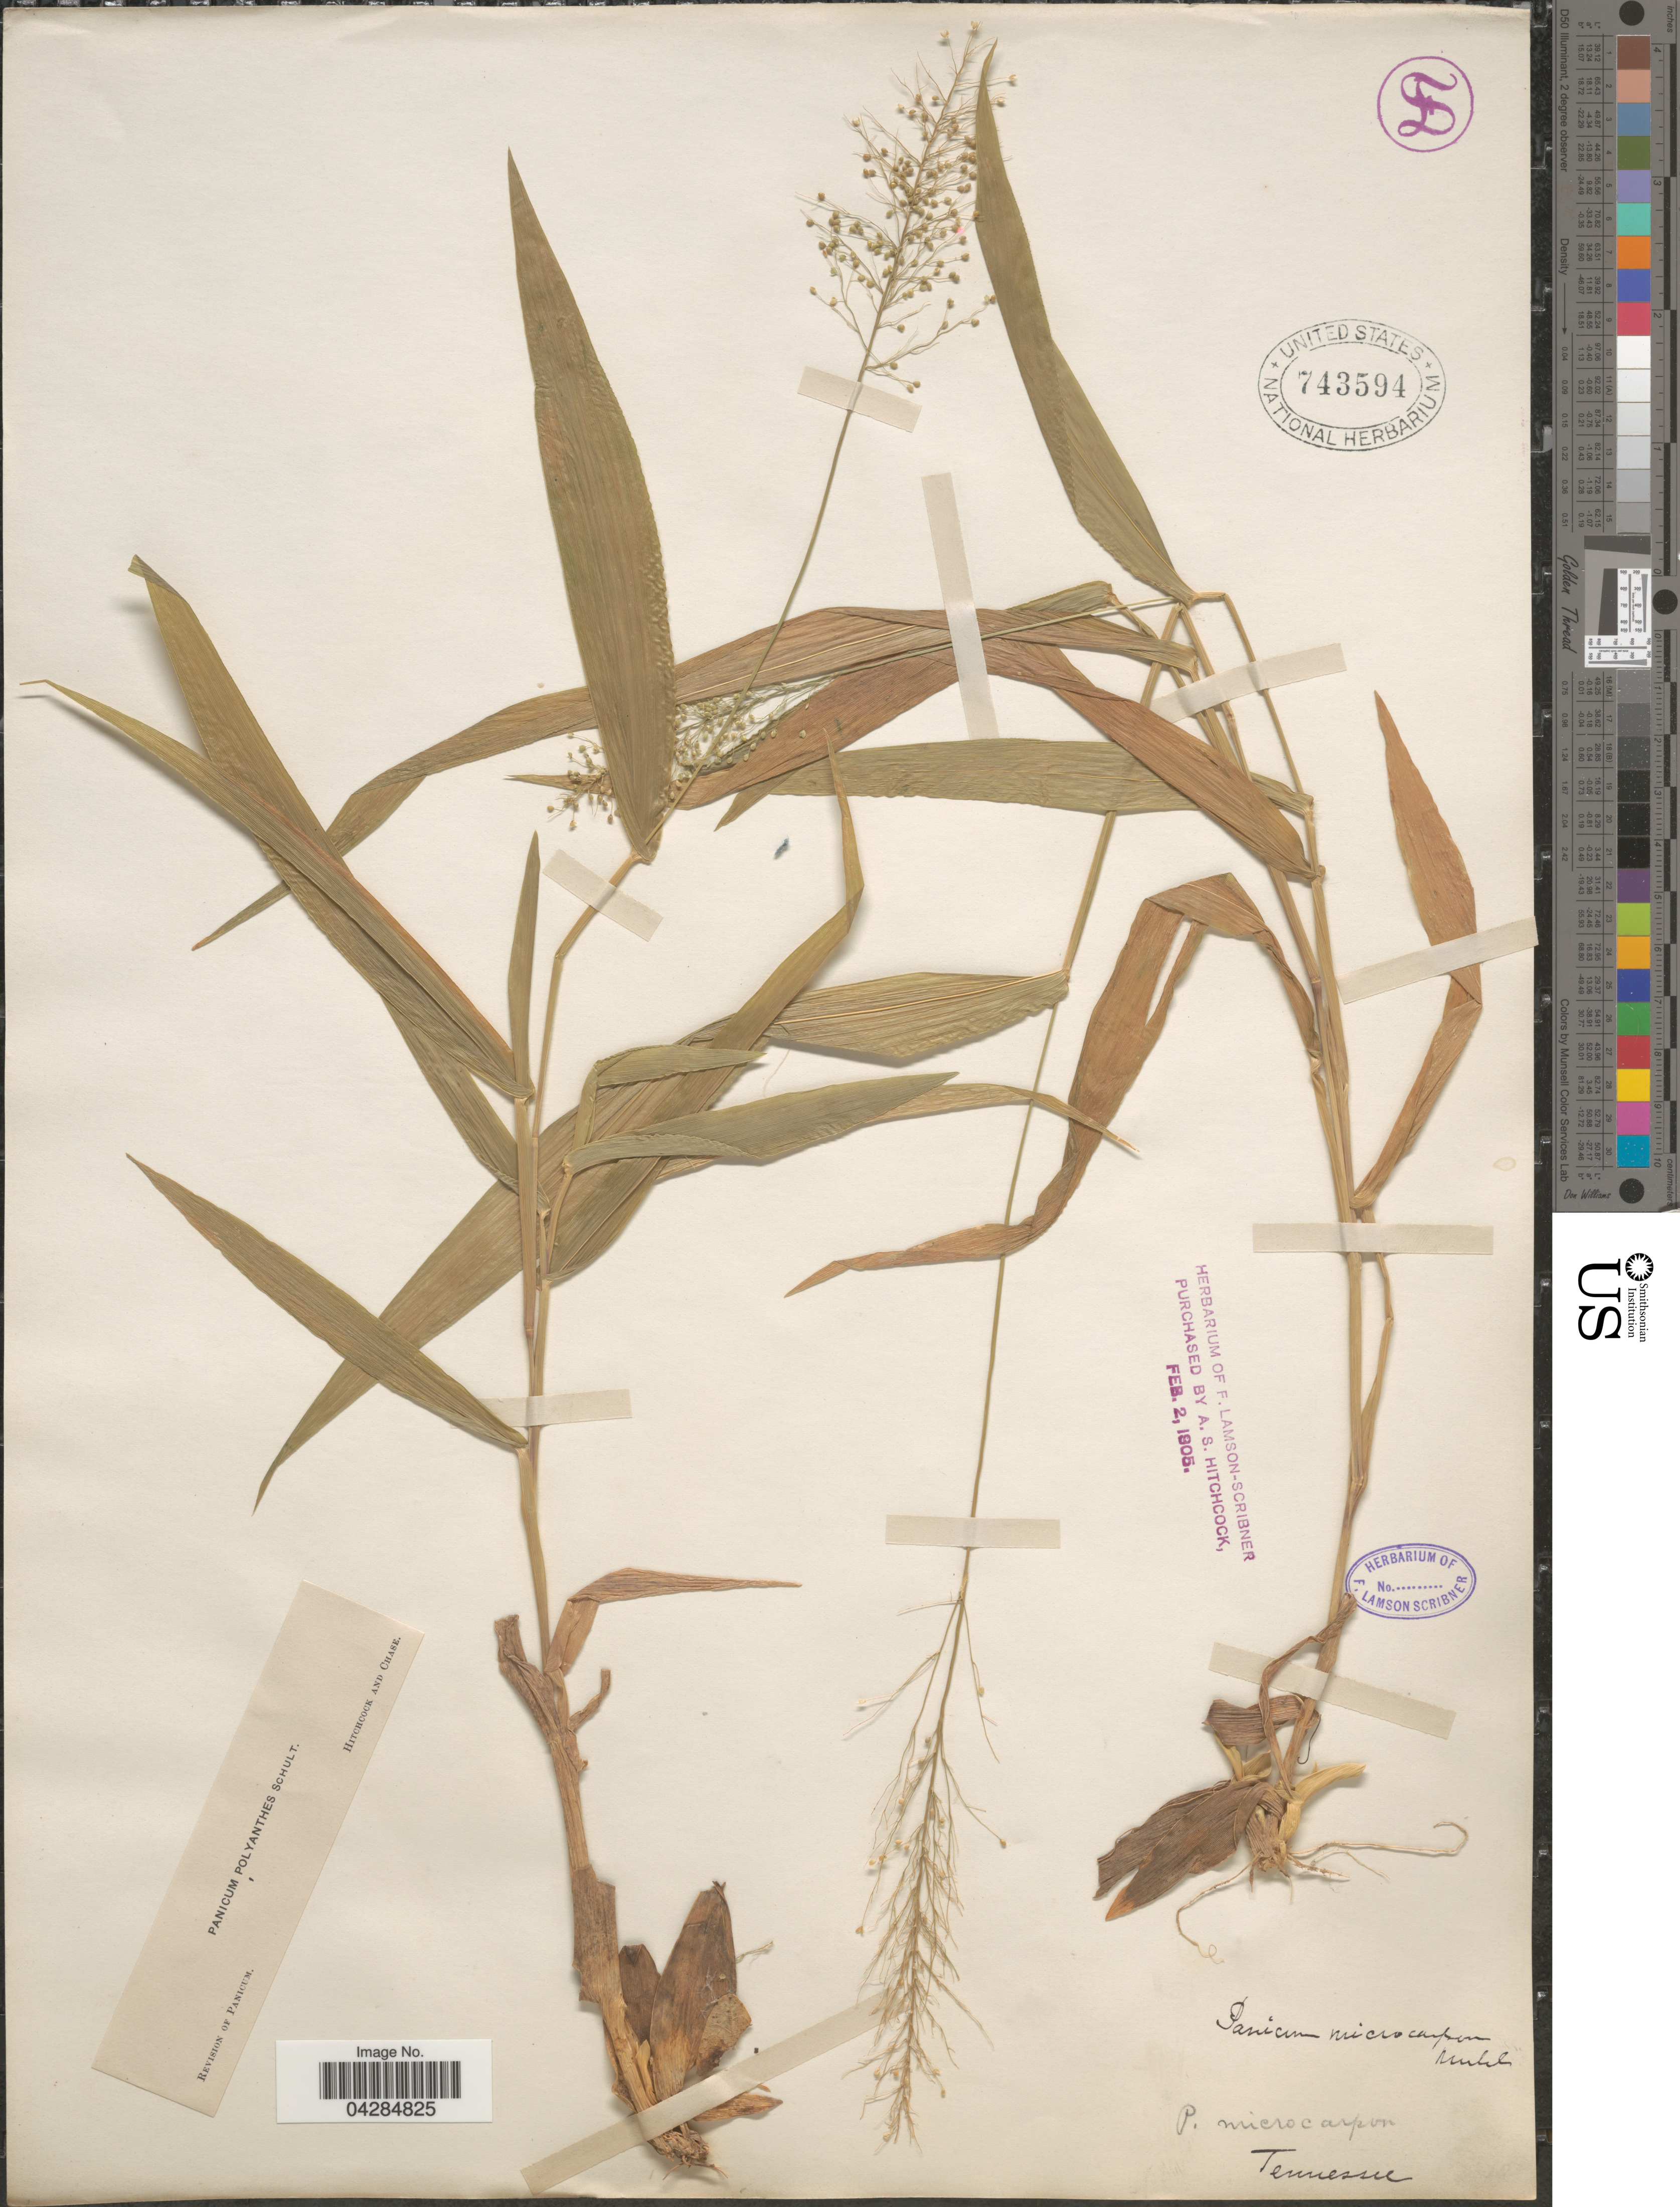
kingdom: Plantae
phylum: Tracheophyta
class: Liliopsida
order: Poales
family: Poaceae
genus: Dichanthelium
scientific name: Dichanthelium polyanthes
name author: (Schult.) Mohlenbr.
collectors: ex herb. F. Lamson Scribner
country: United States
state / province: Tennessee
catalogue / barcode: US 743594